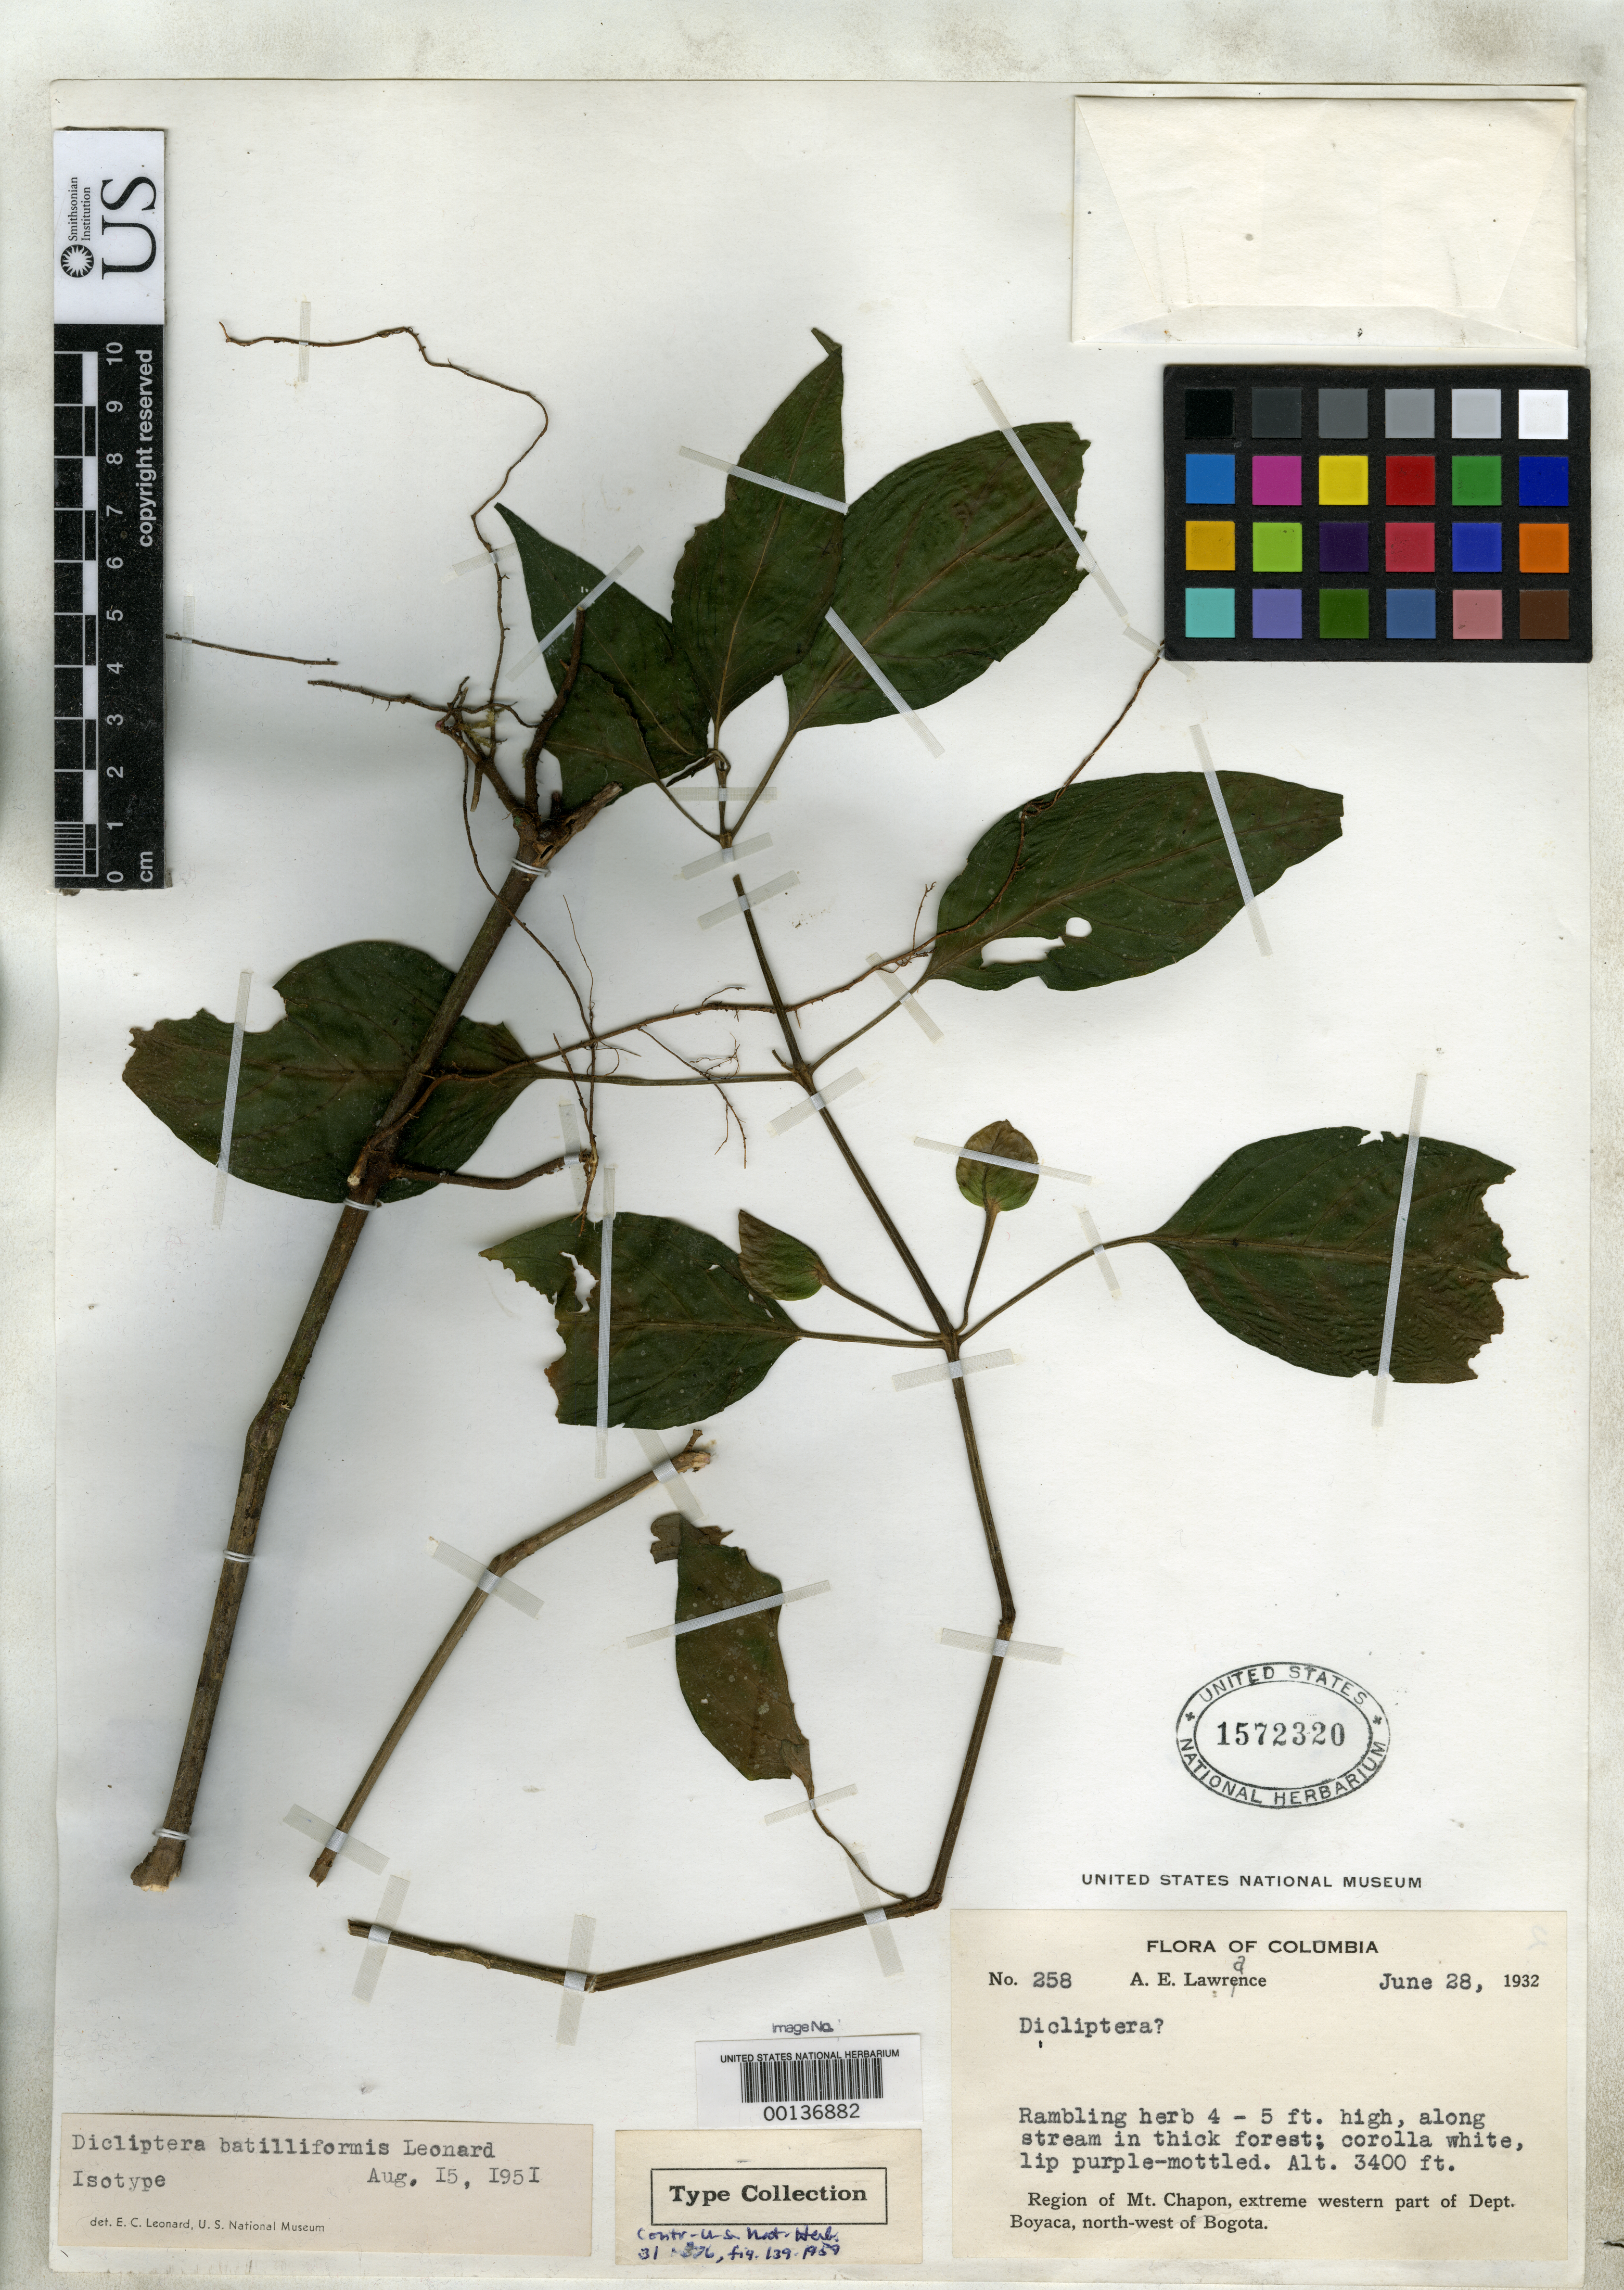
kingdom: Plantae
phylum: Tracheophyta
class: Magnoliopsida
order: Lamiales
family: Acanthaceae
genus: Dicliptera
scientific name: Dicliptera batilliformis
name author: Leonard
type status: Isotype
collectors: A. Lawrance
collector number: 258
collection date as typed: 28 Jun 1932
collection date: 1932-06-28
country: Colombia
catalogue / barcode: US 1572320